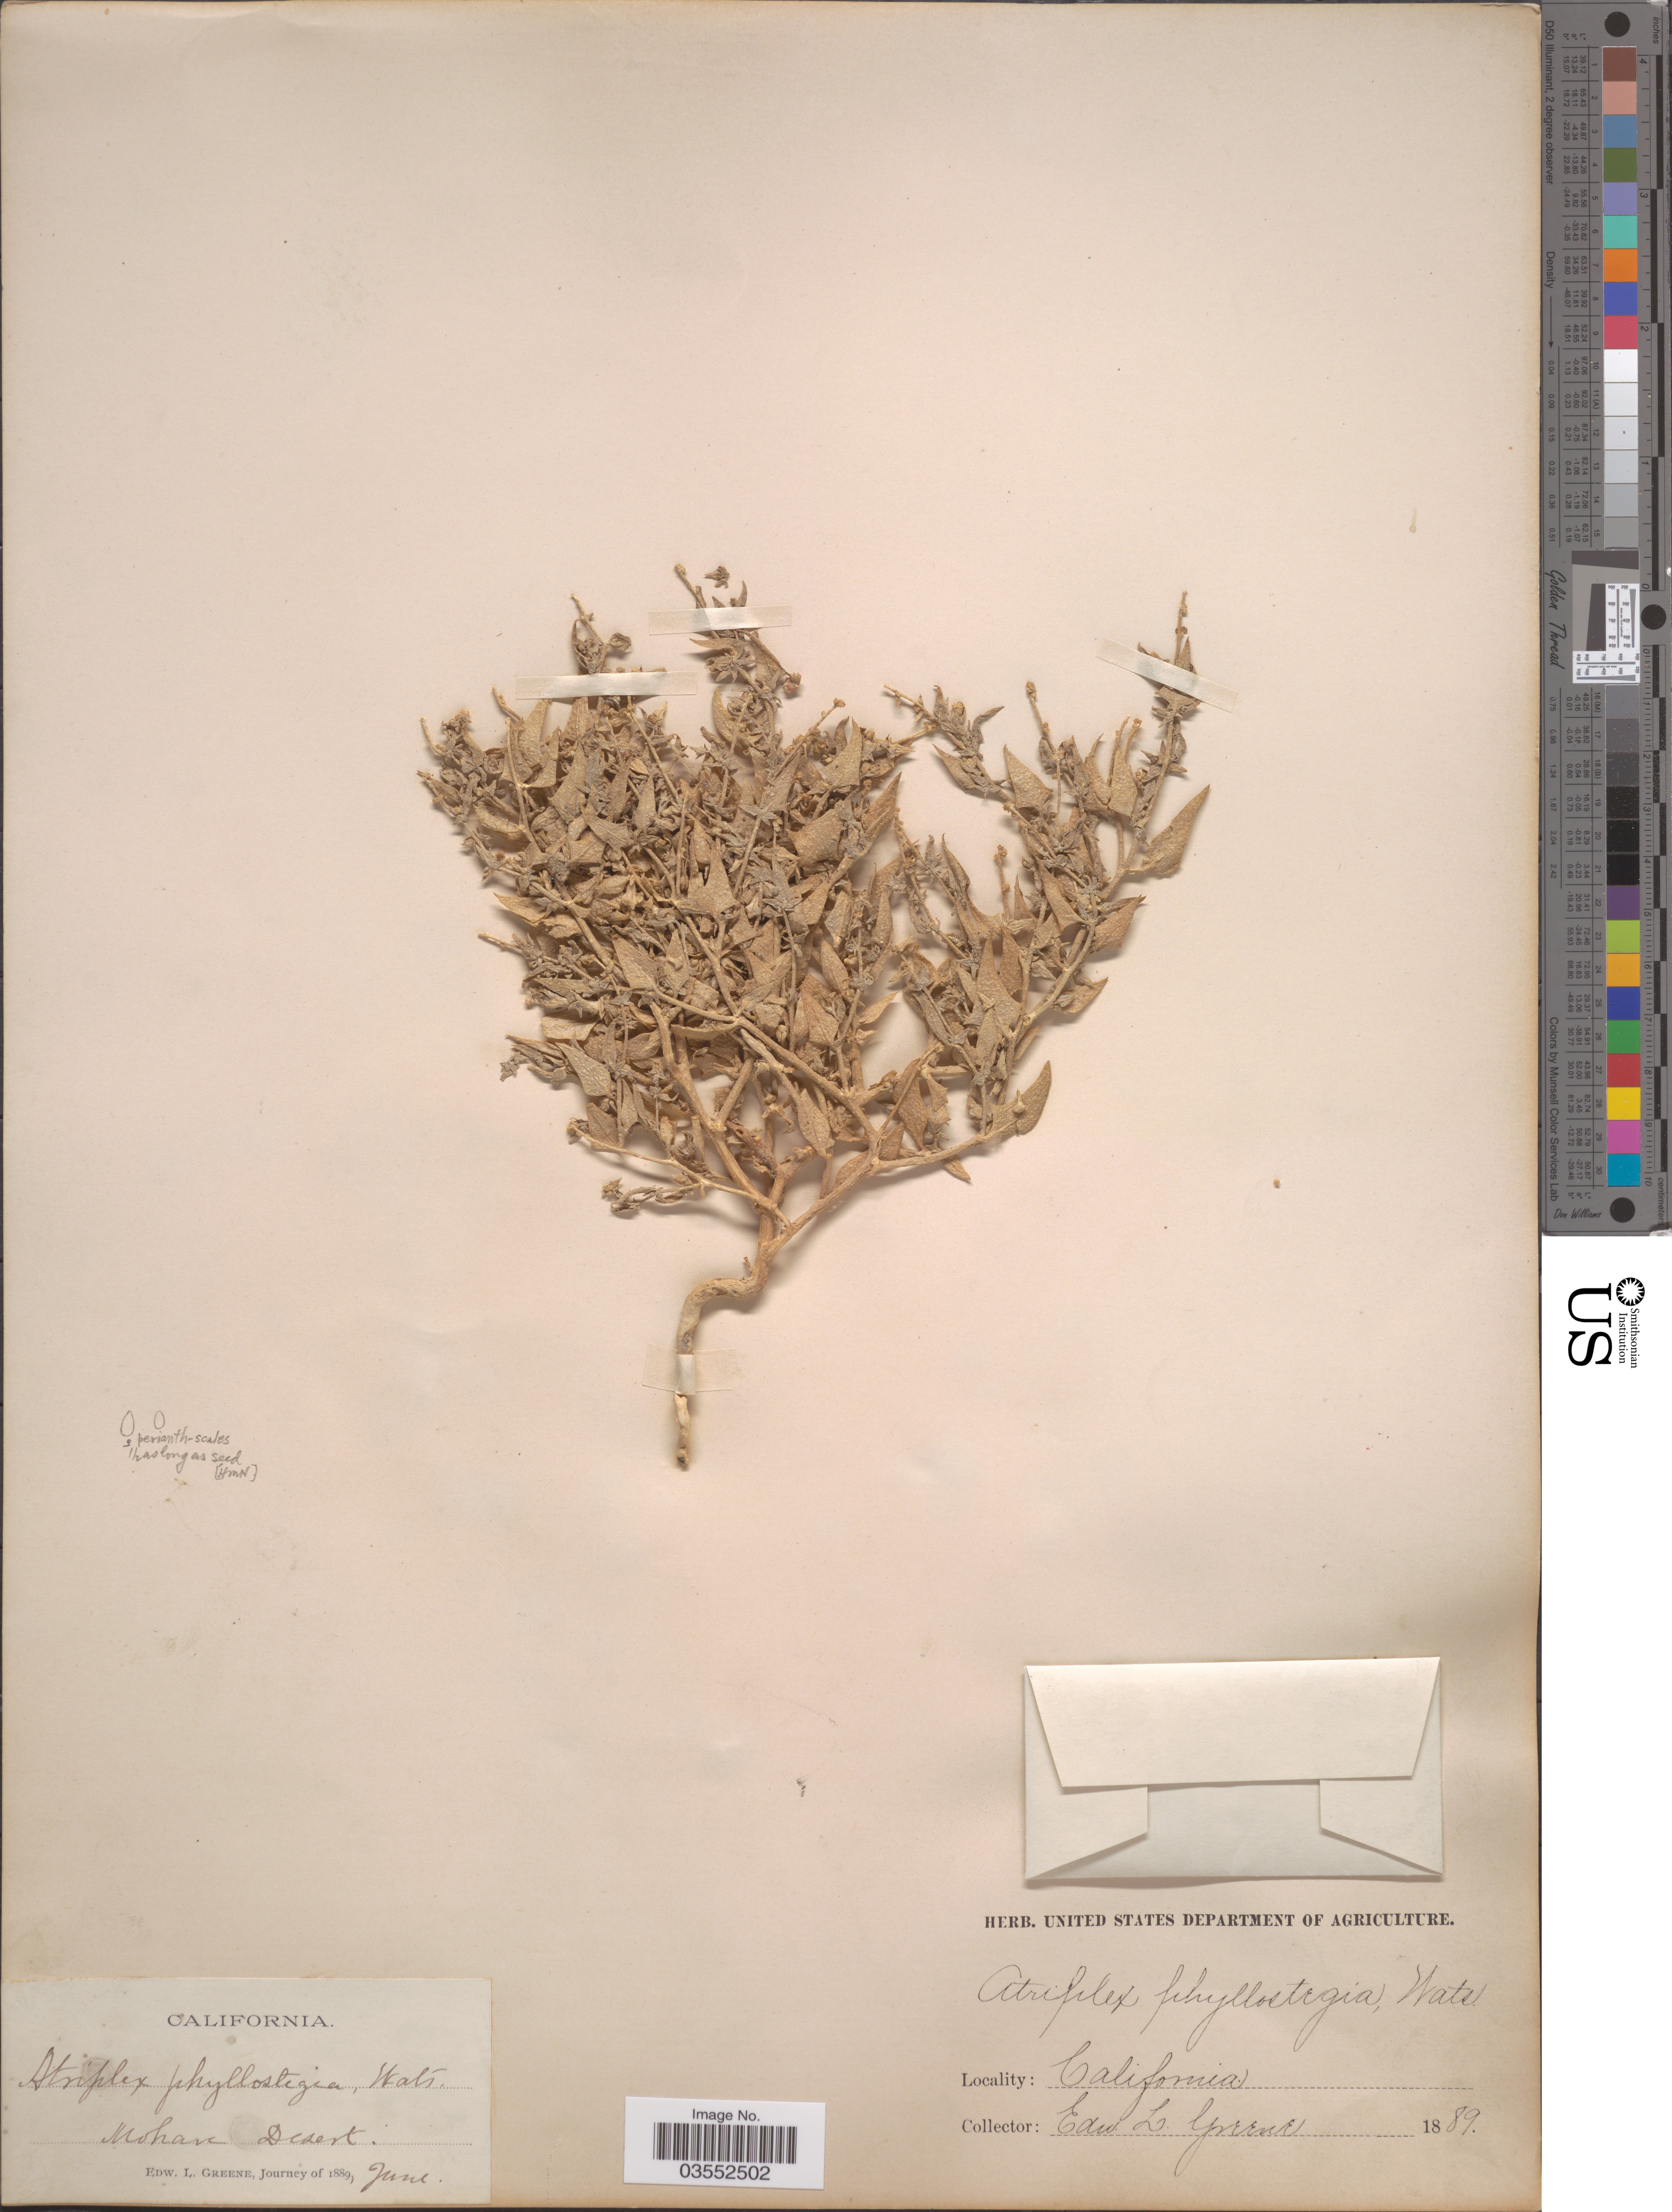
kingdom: Plantae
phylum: Tracheophyta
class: Magnoliopsida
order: Caryophyllales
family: Amaranthaceae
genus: Atriplex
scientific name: Atriplex phyllostegia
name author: (Torr. ex S. Watson) S. Watson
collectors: E. L. Greene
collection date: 1889-06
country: United States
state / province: California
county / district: Kern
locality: Mohave Desert.